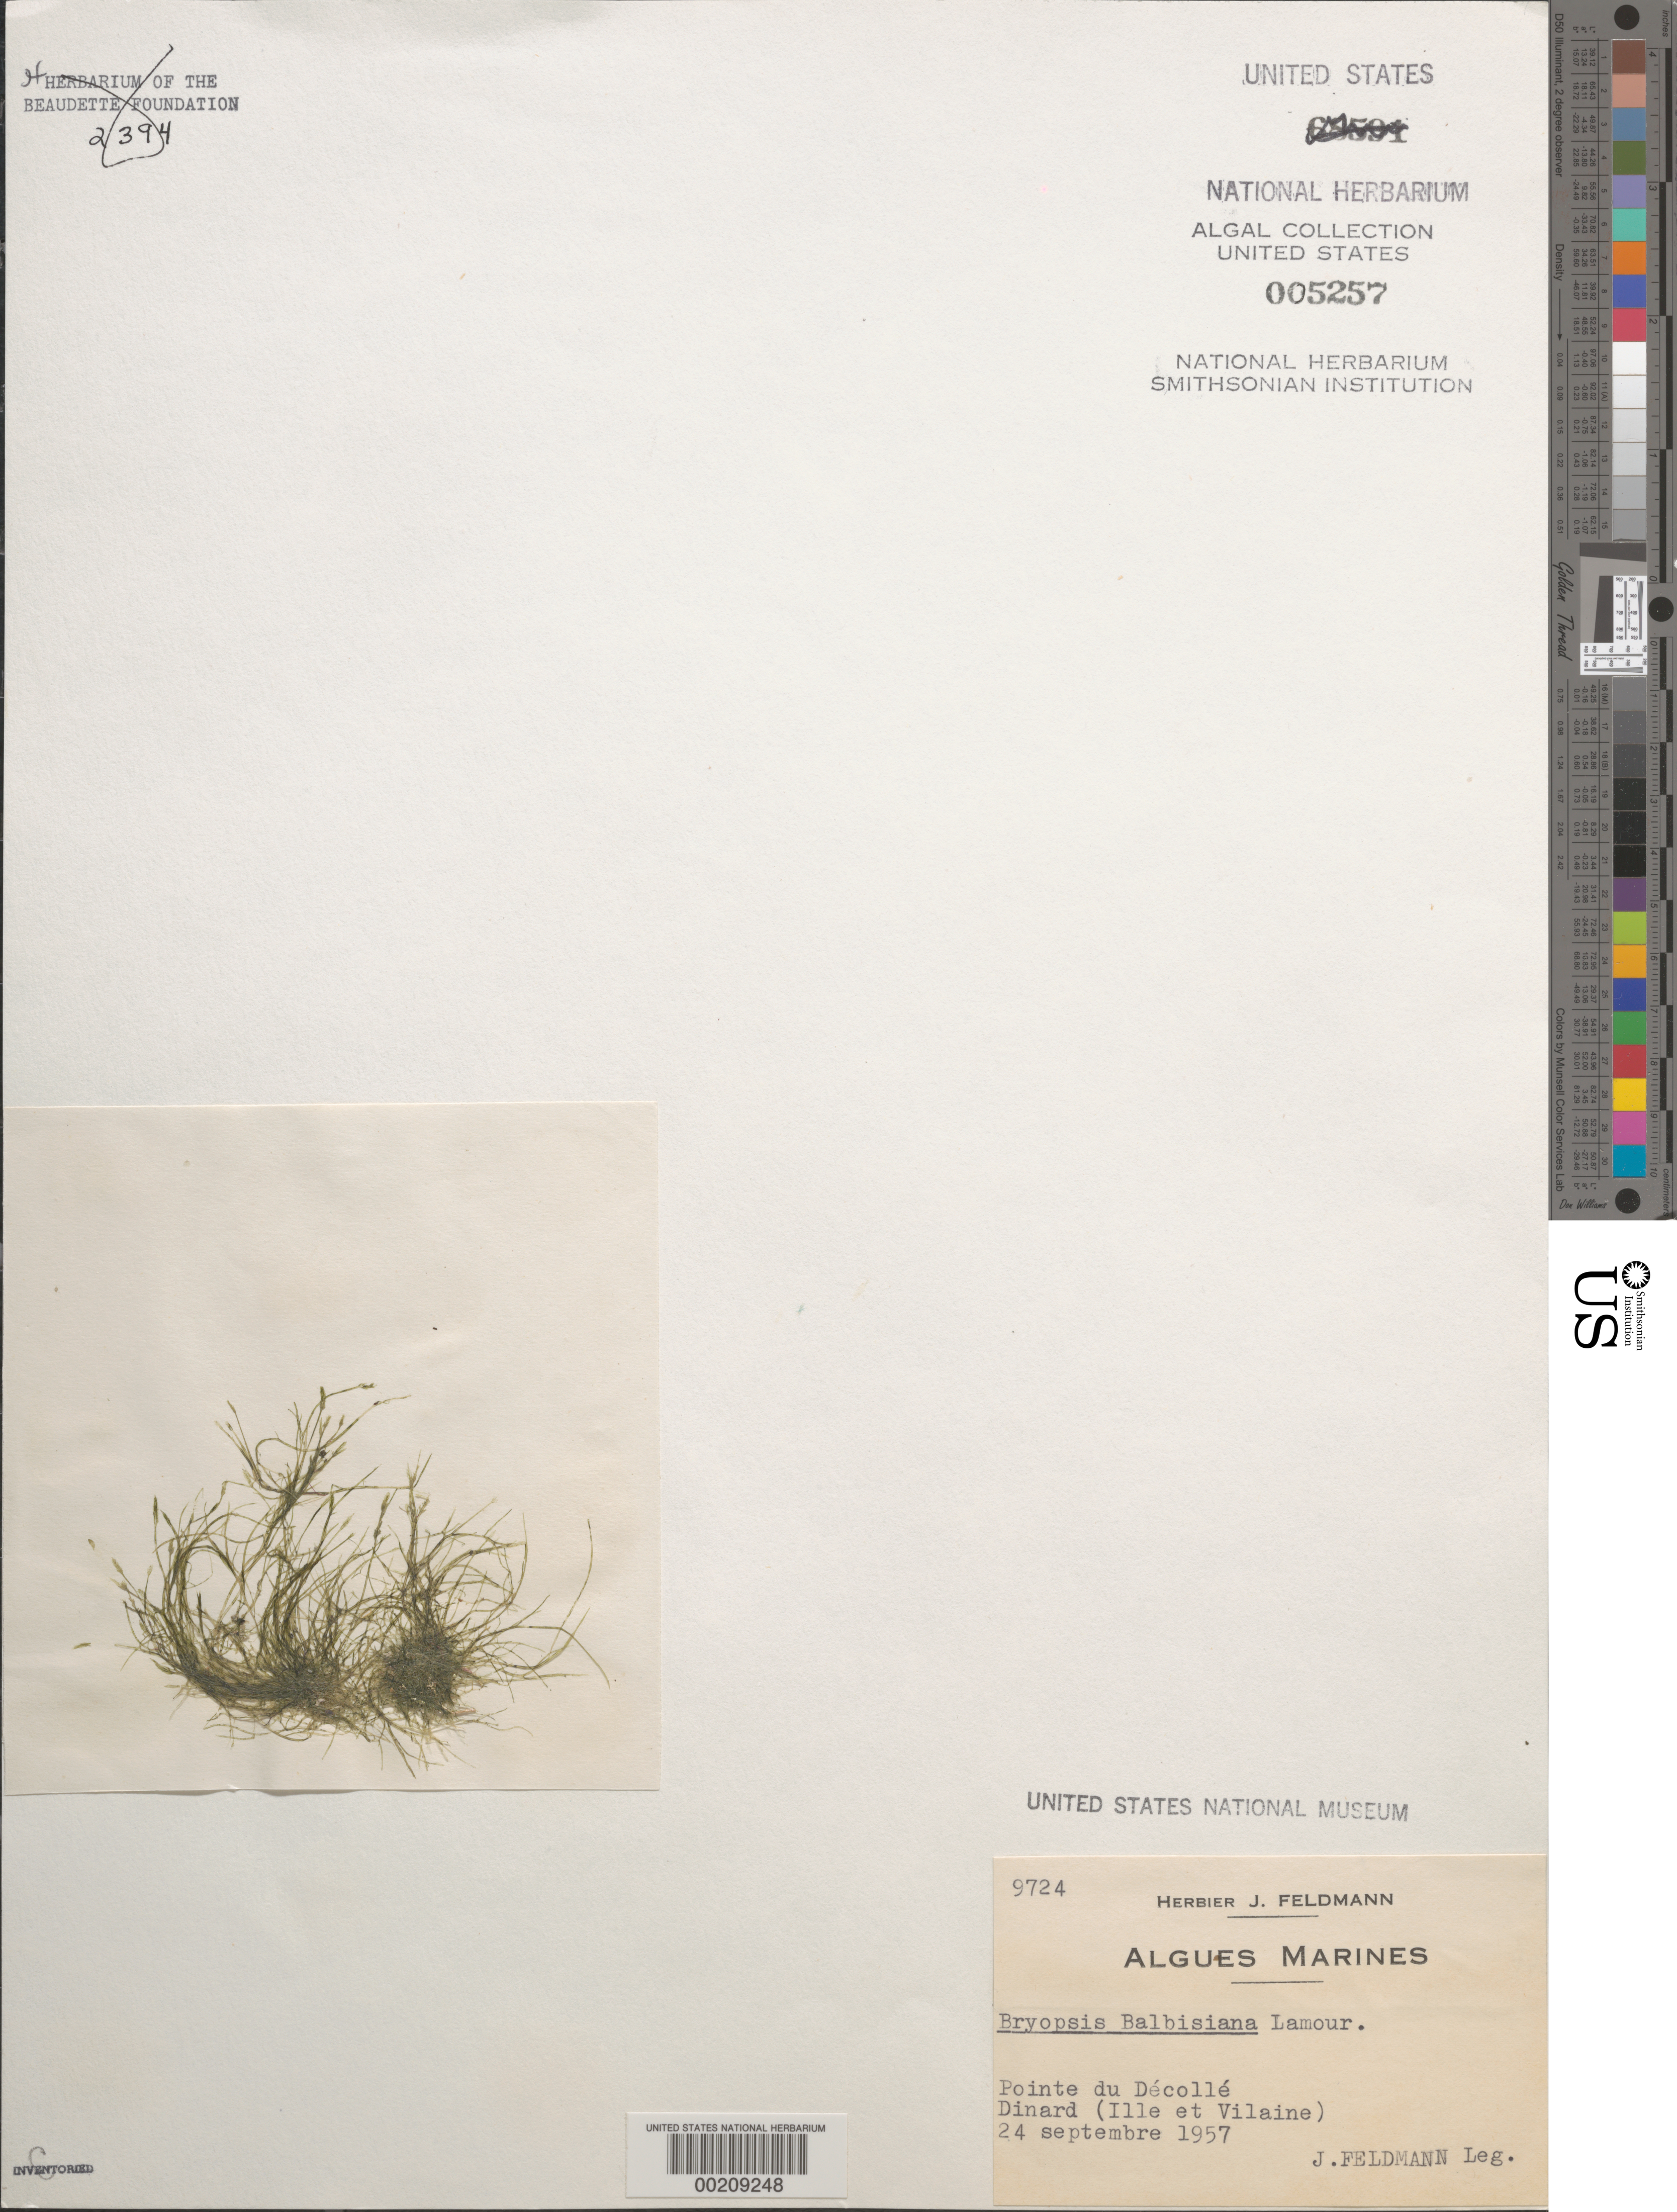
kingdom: Plantae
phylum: Chlorophyta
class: Ulvophyceae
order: Bryopsidales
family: Bryopsidaceae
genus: Bryopsis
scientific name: Bryopsis balbisiana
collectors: J. Feldmann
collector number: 9724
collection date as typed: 24 Sep 1957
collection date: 1957-09-24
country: France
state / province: Bretagne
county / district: Ille-et-Vilaine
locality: Dinard, Pointe du Decolle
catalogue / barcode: US 5257